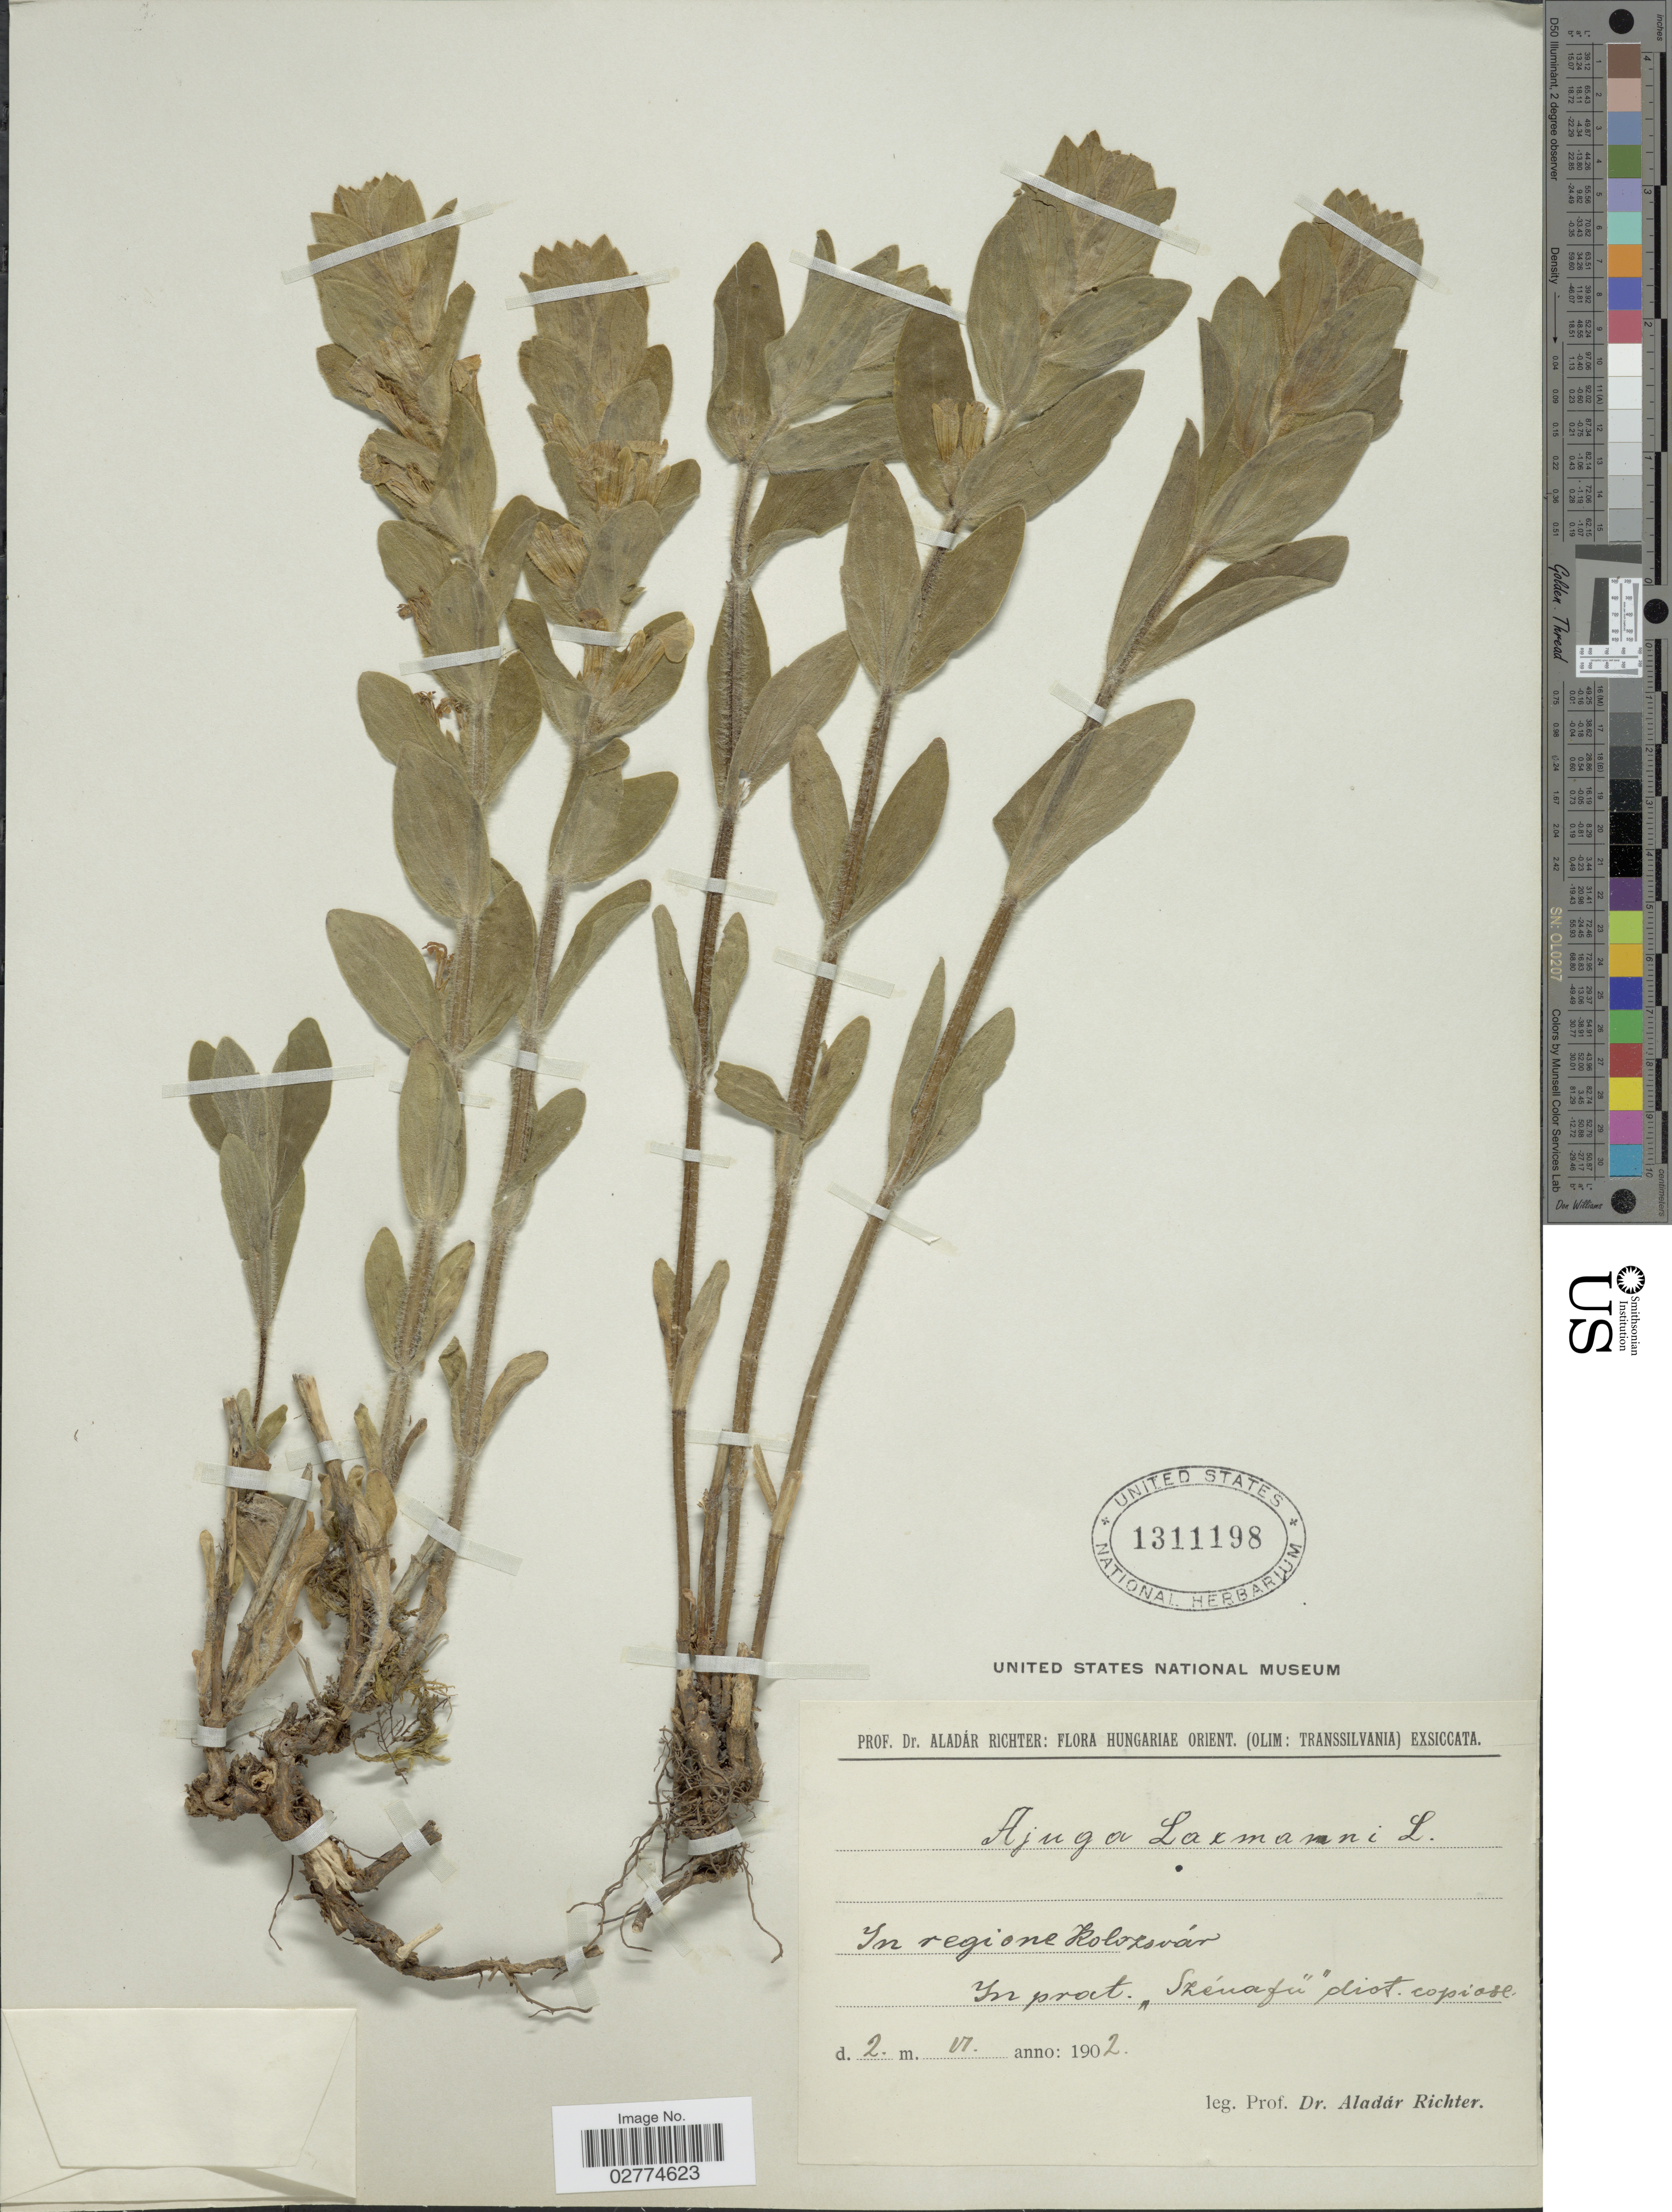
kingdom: Plantae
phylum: Tracheophyta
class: Magnoliopsida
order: Lamiales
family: Lamiaceae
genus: Ajuga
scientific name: Ajuga laxmannii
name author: Benth.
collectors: V. A. Richter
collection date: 1902-06-02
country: Hungary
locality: Hungariae Orient. (Olim: Transsilvania), In regione Kolozsvár, In prat. "Szénafu" dict. copiose. [interpreted]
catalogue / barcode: US 1311198